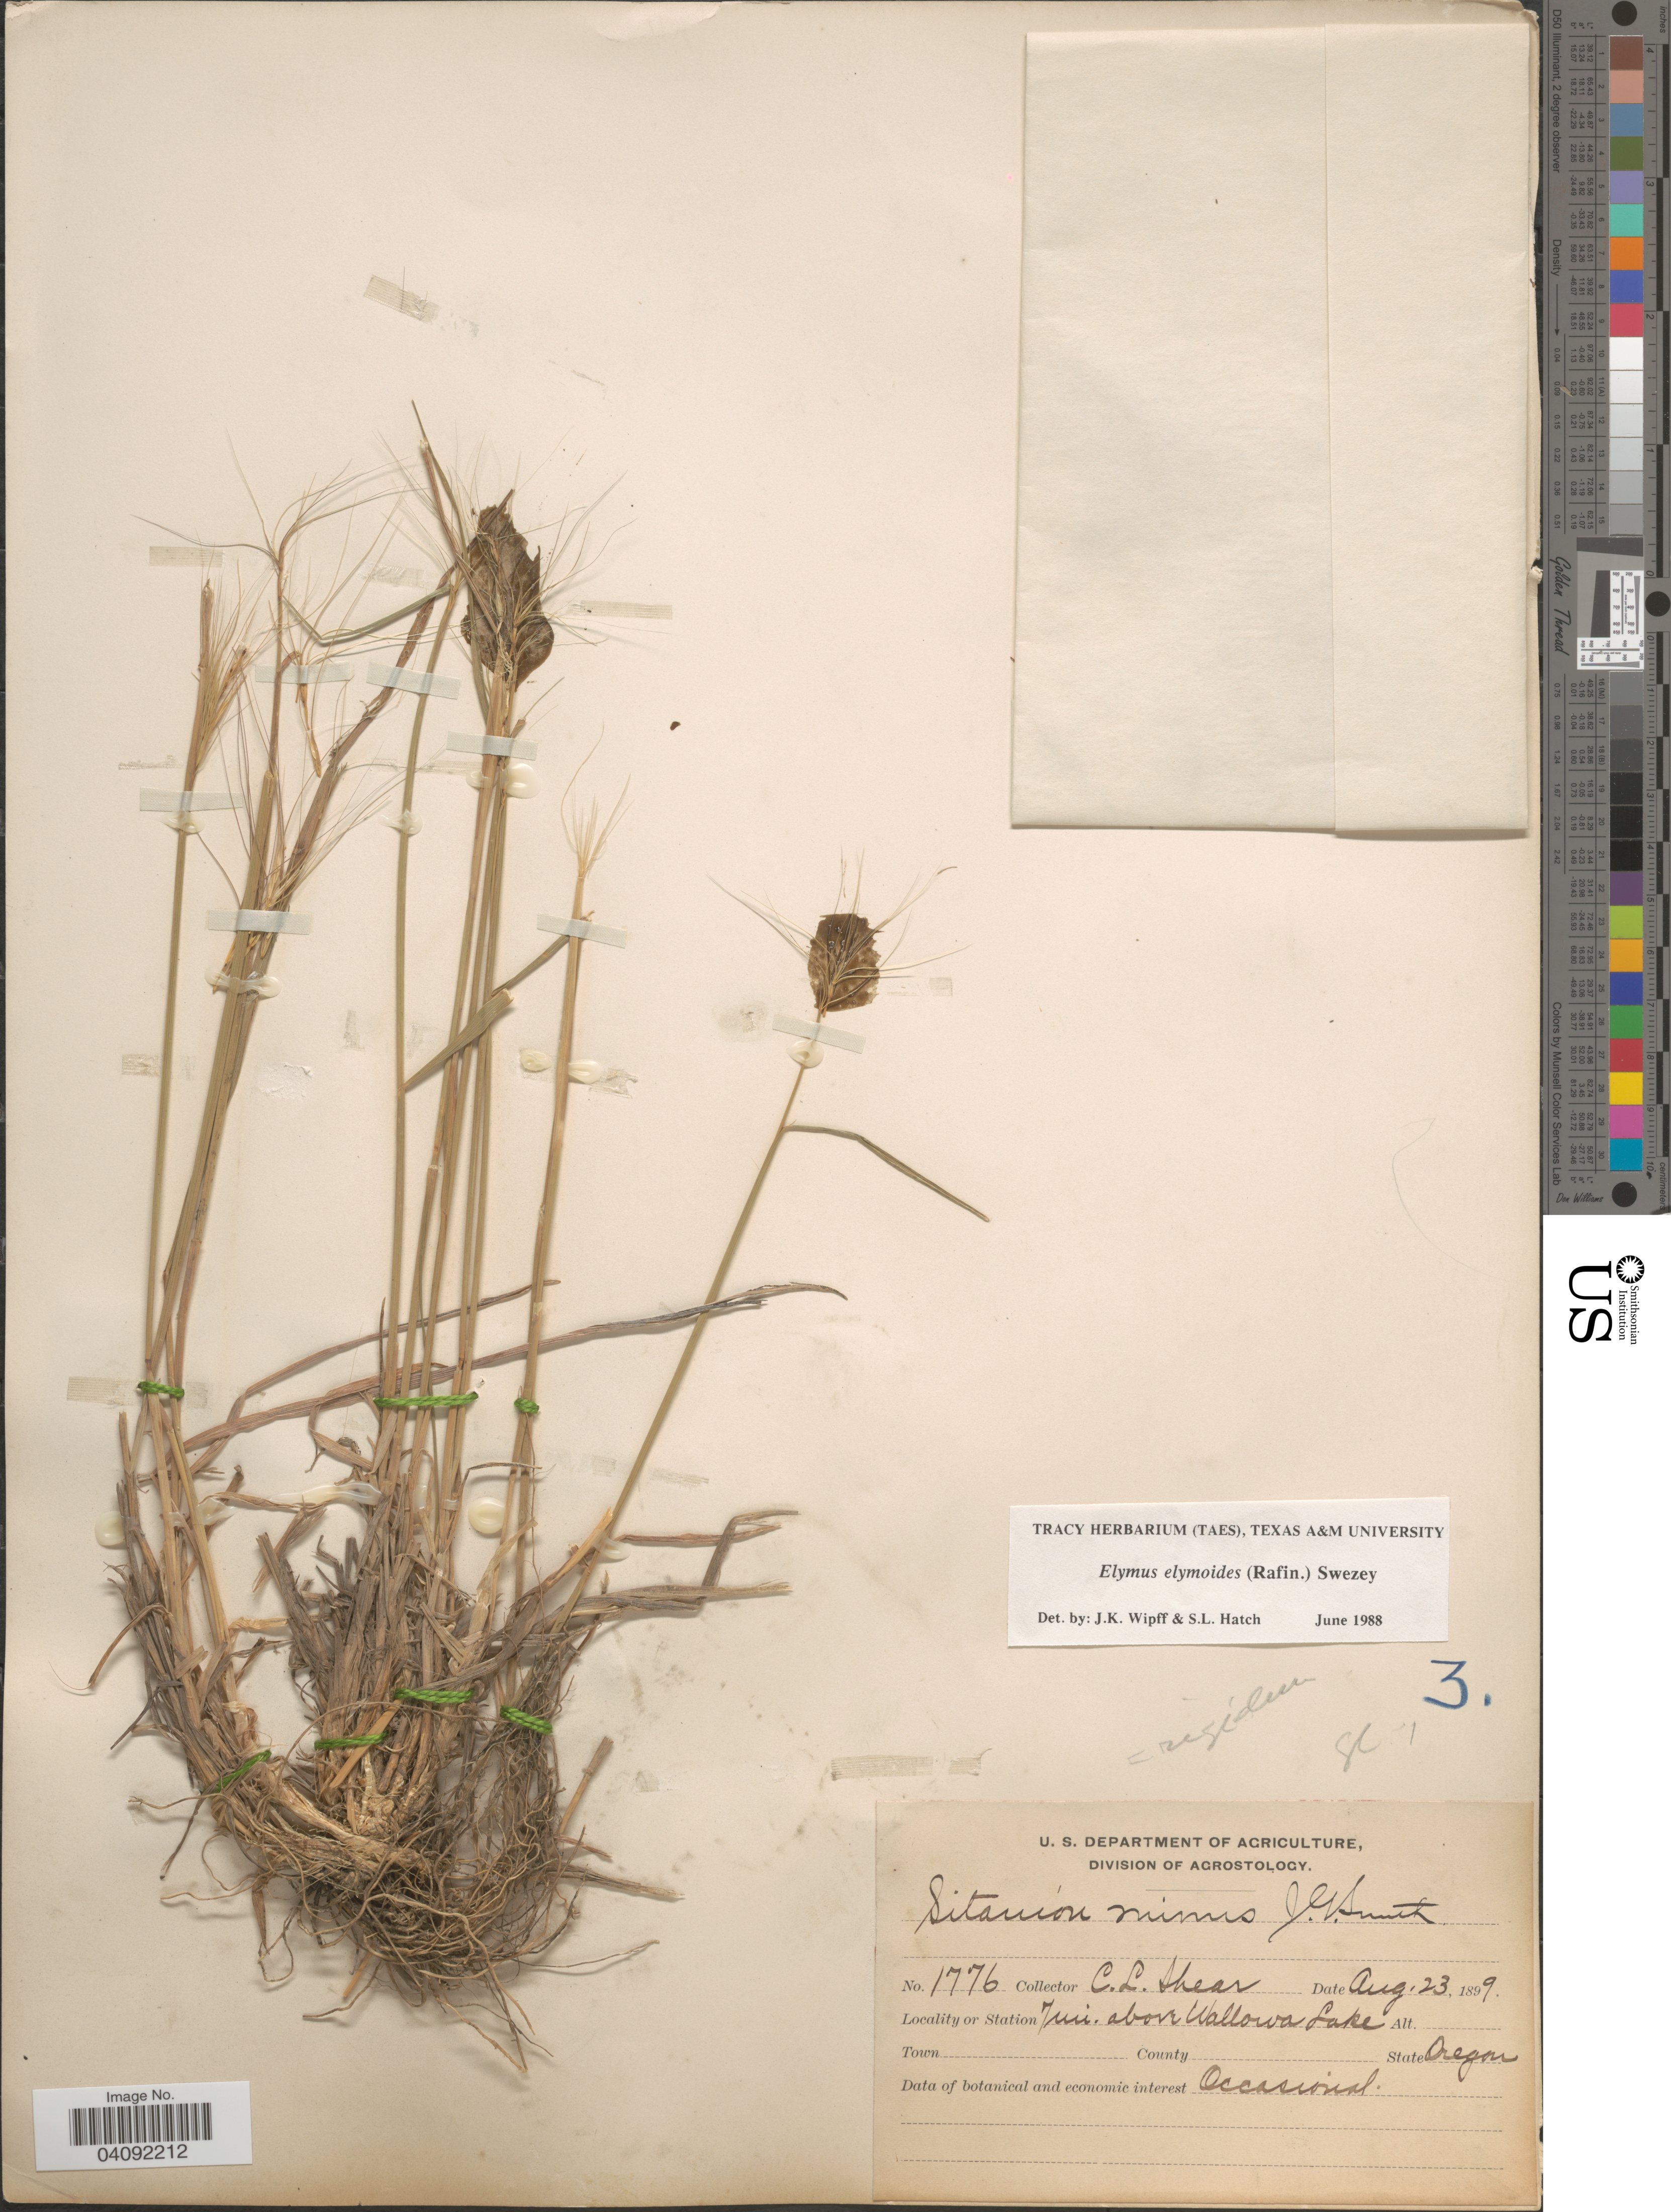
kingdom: Plantae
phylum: Tracheophyta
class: Liliopsida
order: Poales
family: Poaceae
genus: Elymus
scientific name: Elymus elymoides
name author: (Raf.) Swezey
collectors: C. L. Shear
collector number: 1776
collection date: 1899-08-23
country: United States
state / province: Oregon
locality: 7 mi. above Wallowa Lake.